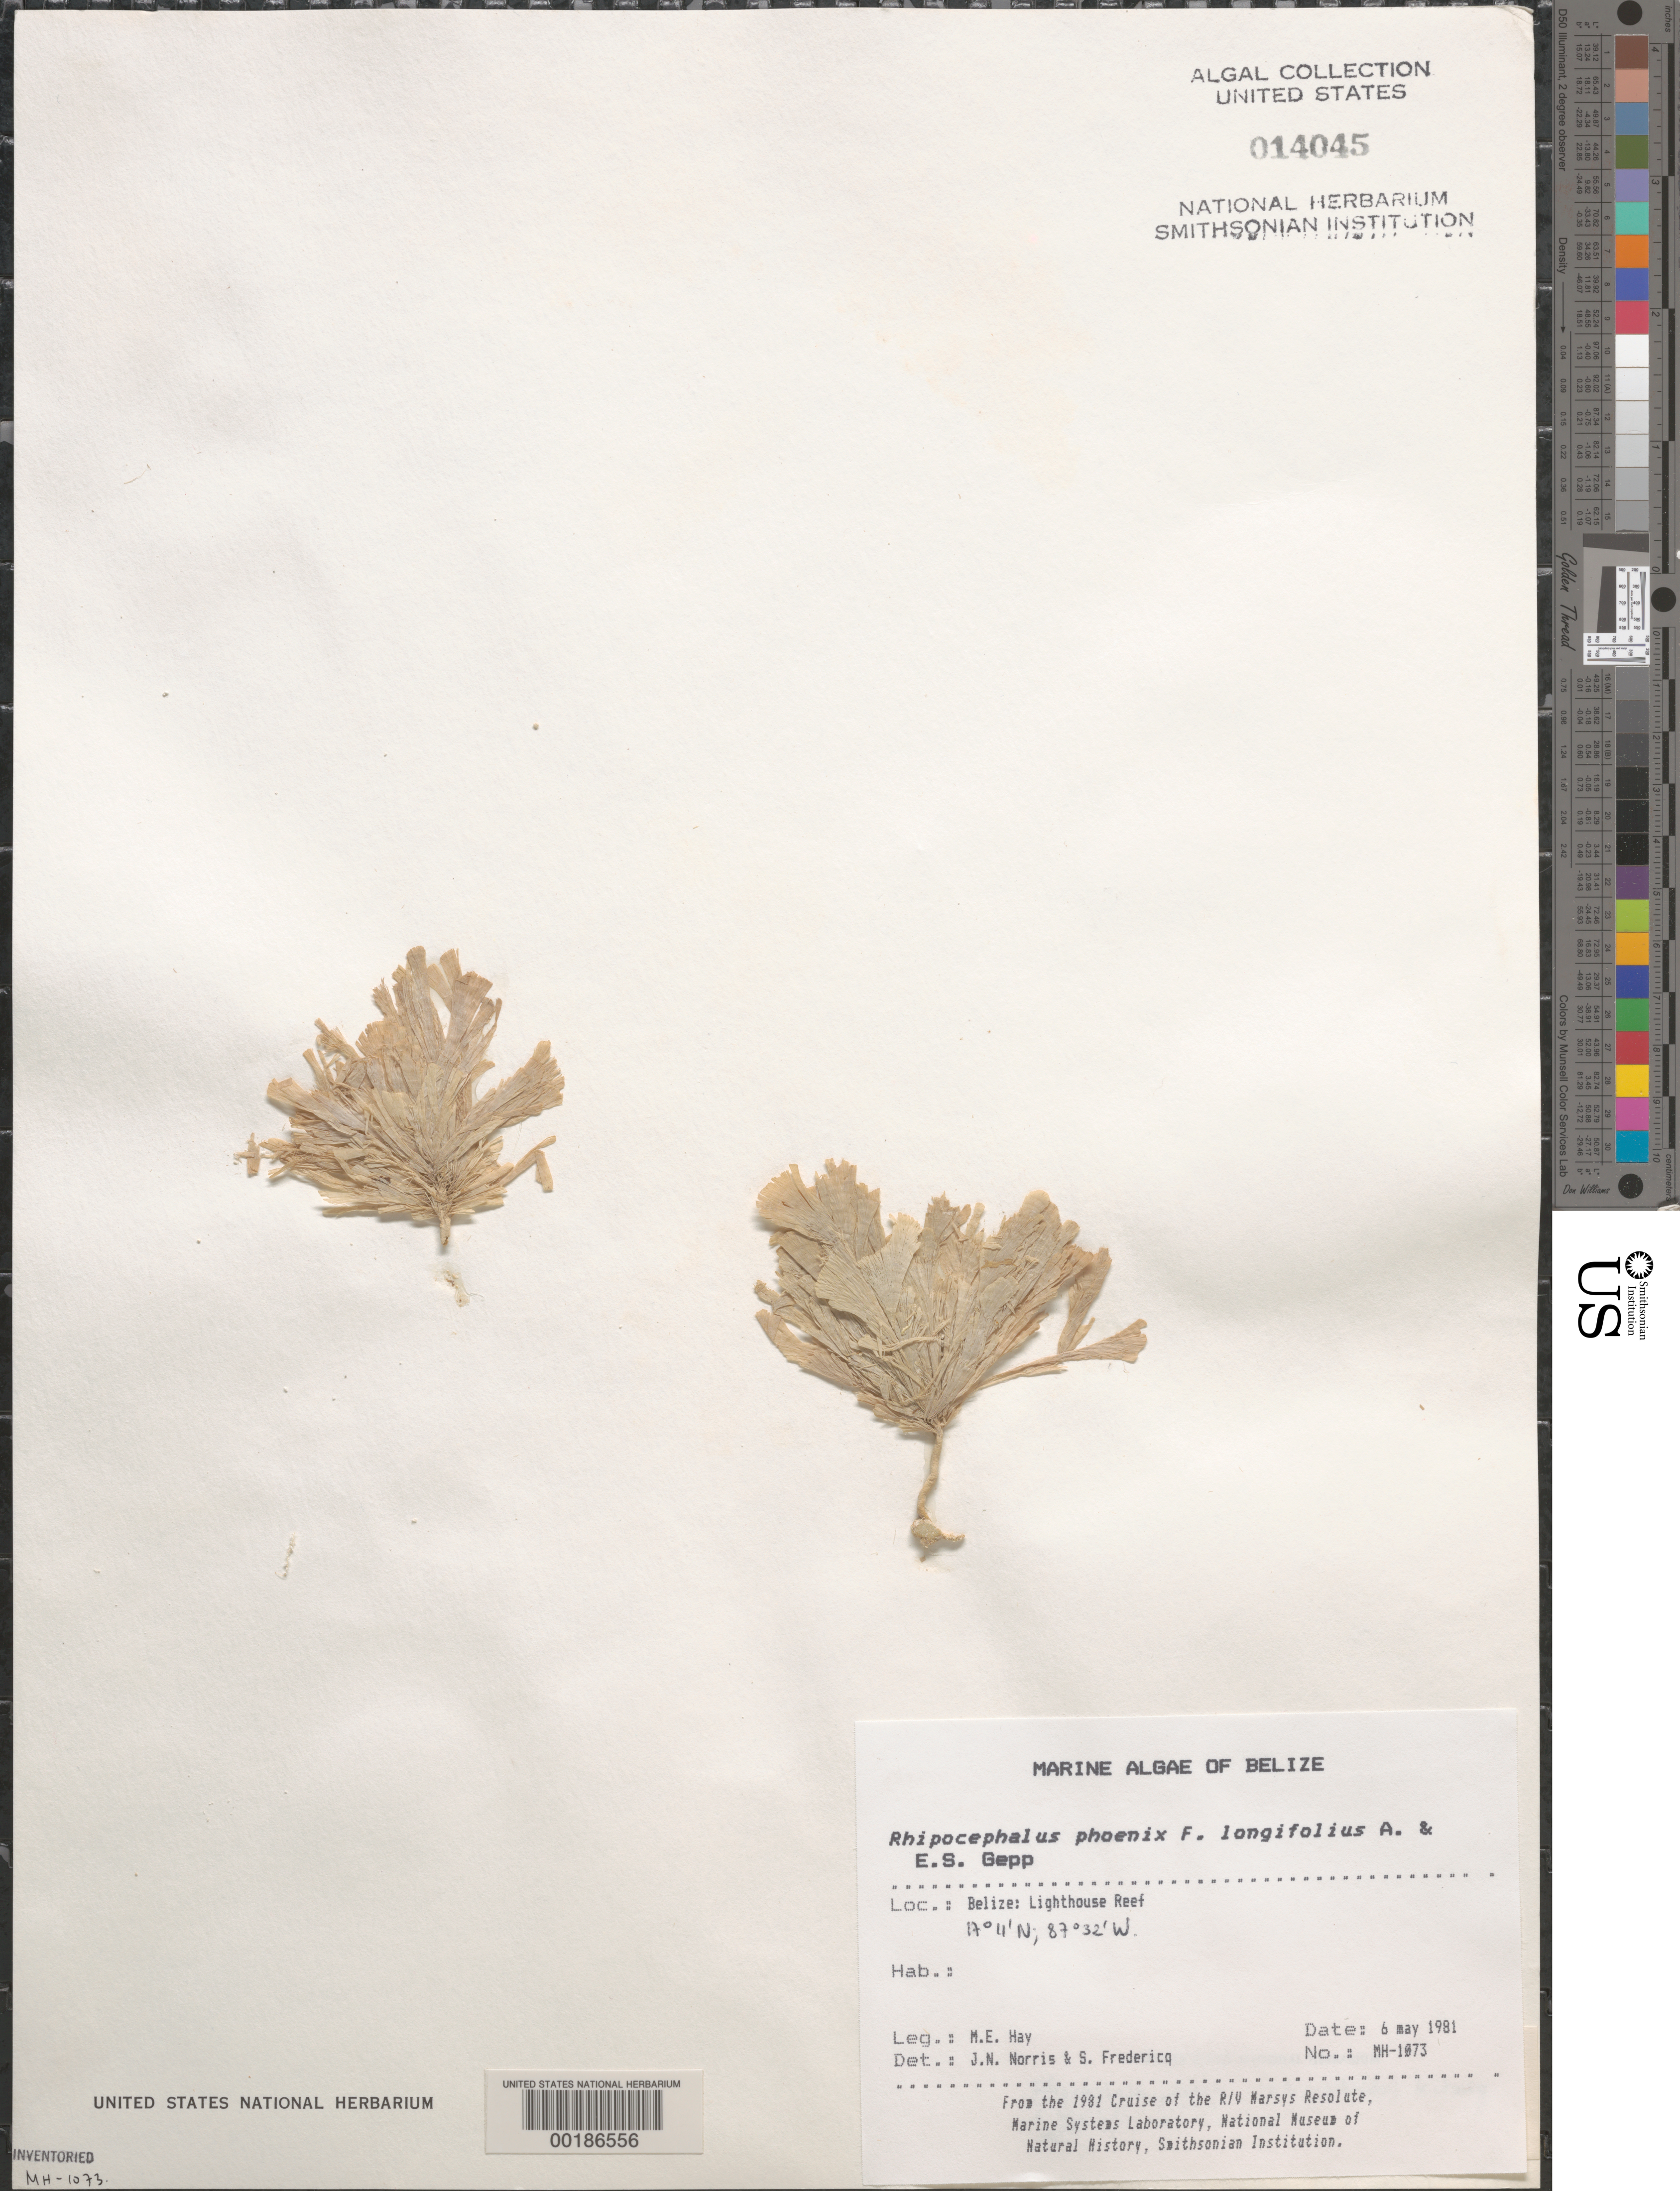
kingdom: Plantae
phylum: Chlorophyta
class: Ulvophyceae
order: Bryopsidales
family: Udoteaceae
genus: Rhipocephalus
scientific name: Rhipocephalus phoenix f. longifolius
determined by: Norris, J. N.; Fredericq, S.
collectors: M. E. Hay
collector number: MEH-1073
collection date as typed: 06 May 1981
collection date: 1981-05-06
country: Belize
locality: Lighthouse reef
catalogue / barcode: US 14045